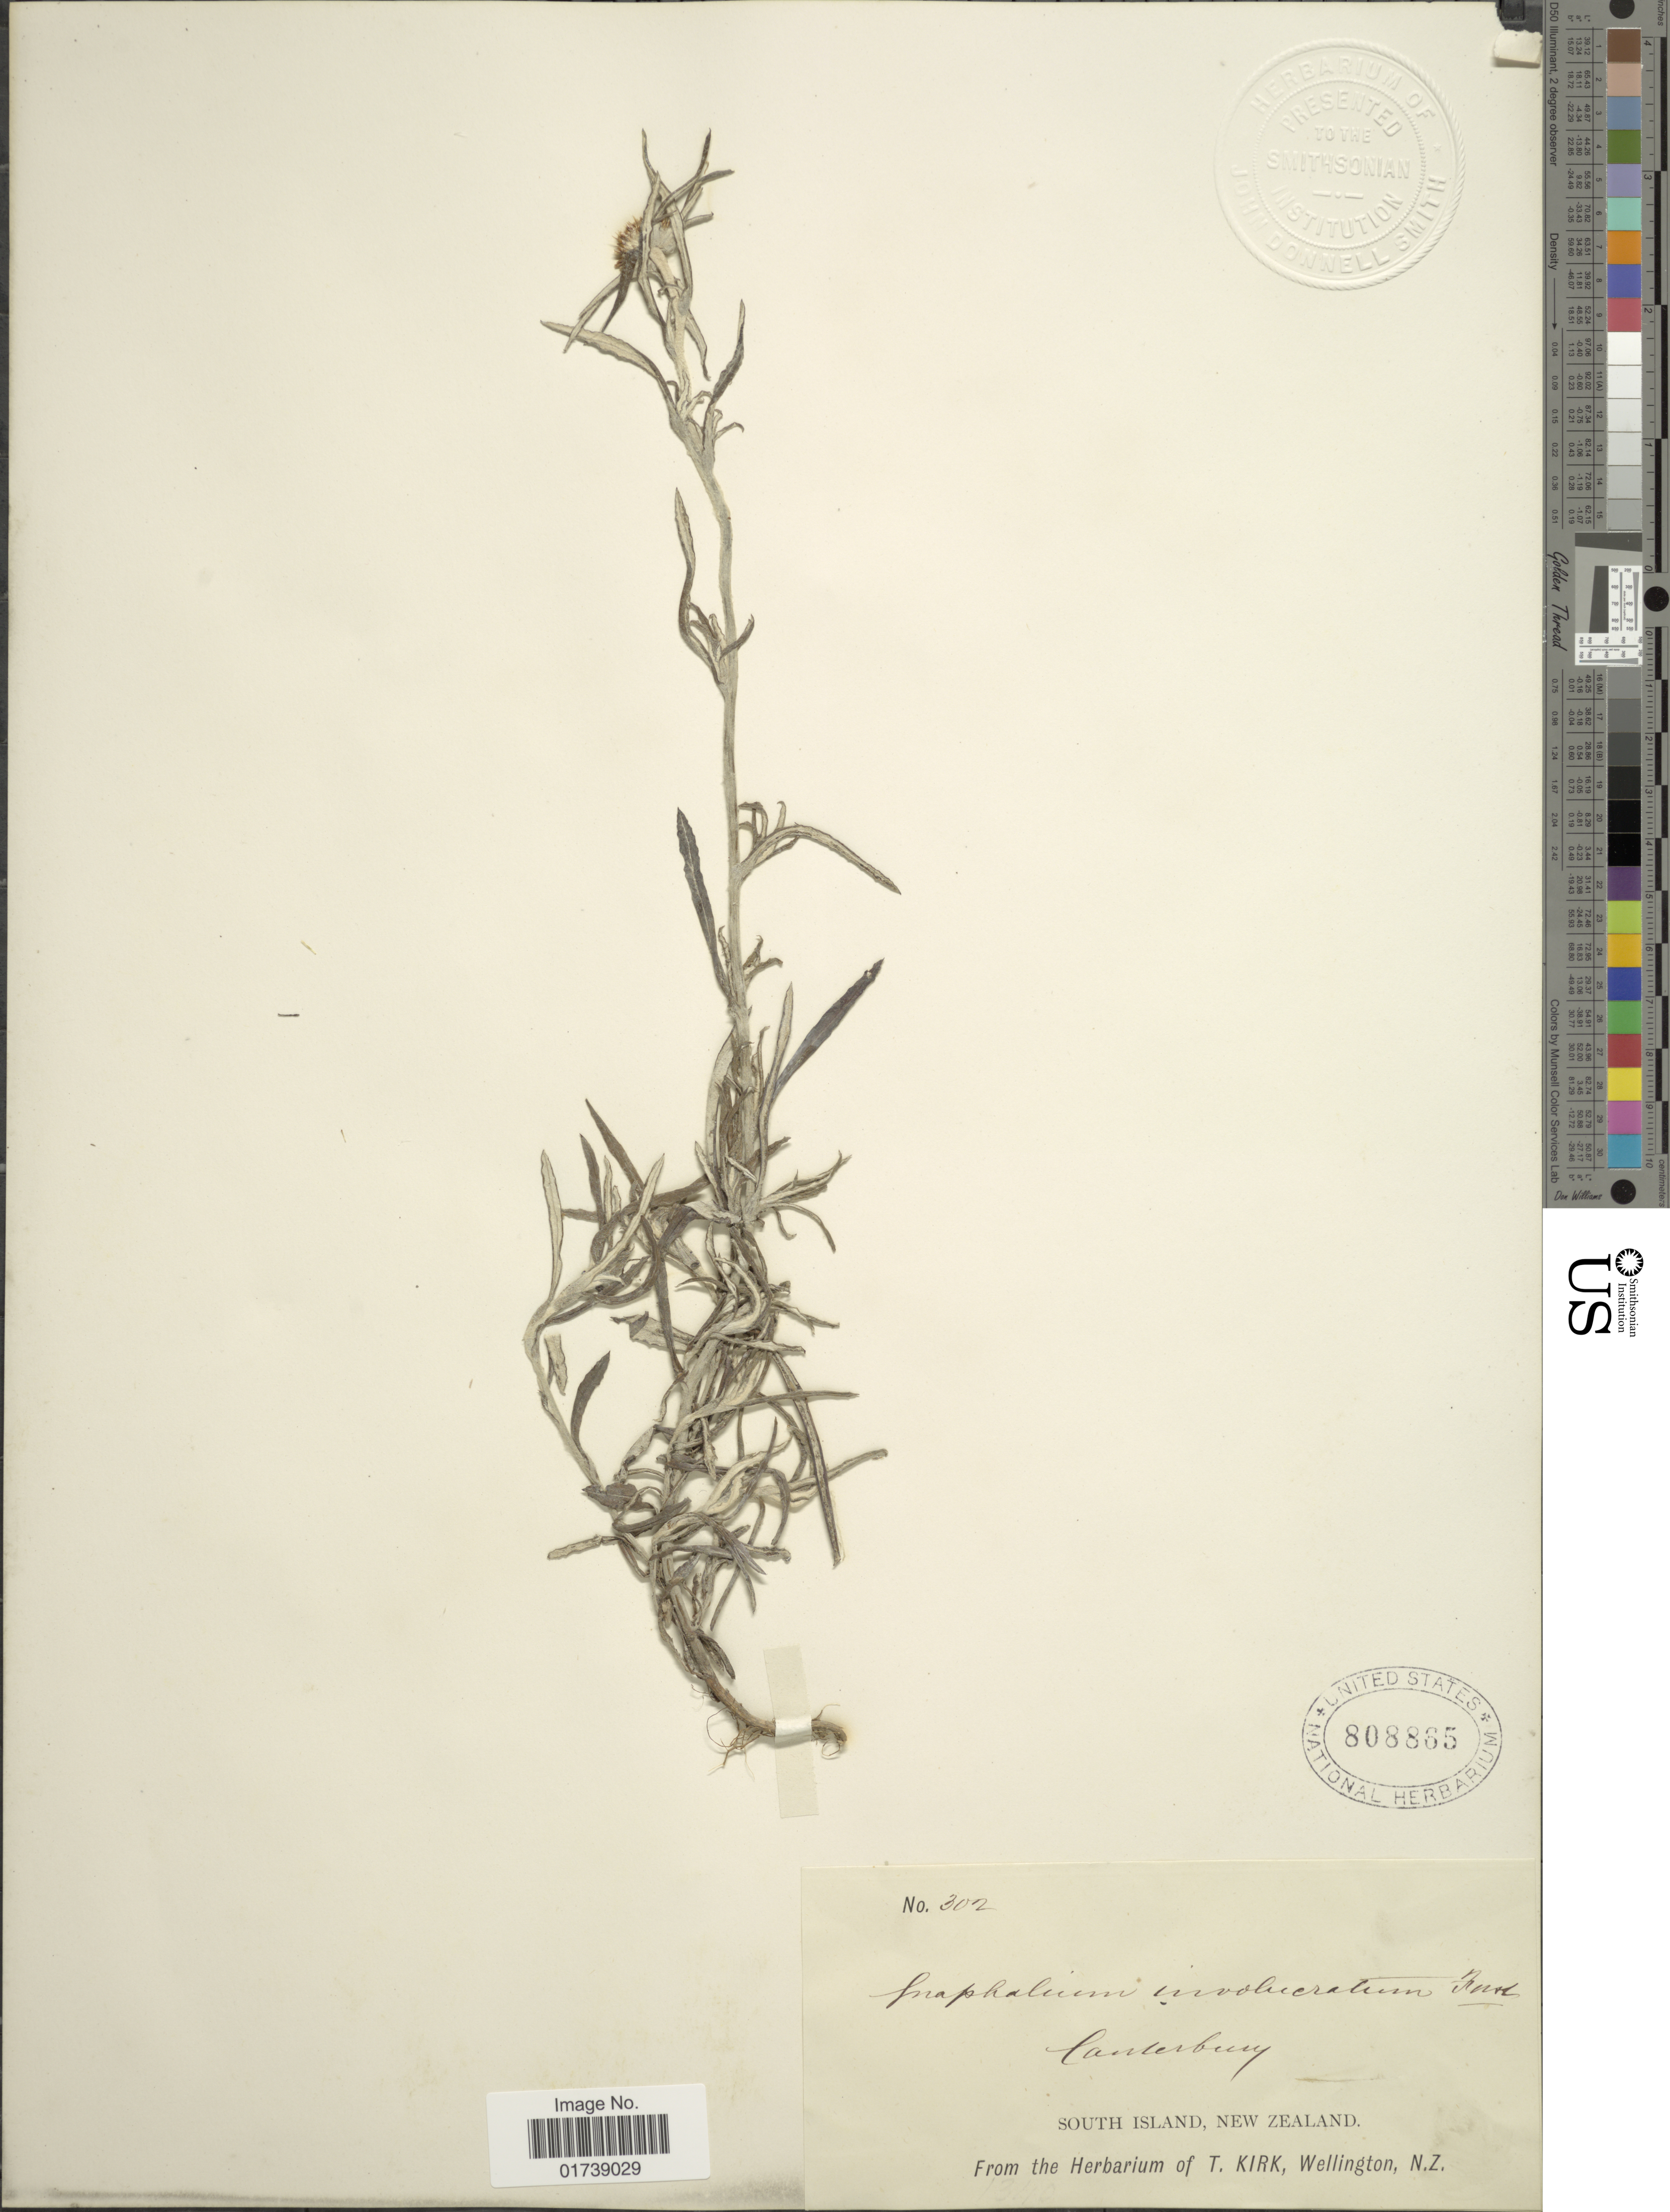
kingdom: Plantae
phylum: Tracheophyta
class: Magnoliopsida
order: Asterales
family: Asteraceae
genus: Euchiton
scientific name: Euchiton involucratus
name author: (G. Forst.) Holub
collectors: ex herb. T. Kirk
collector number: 302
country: New Zealand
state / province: Canterbury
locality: South Island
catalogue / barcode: US 808865